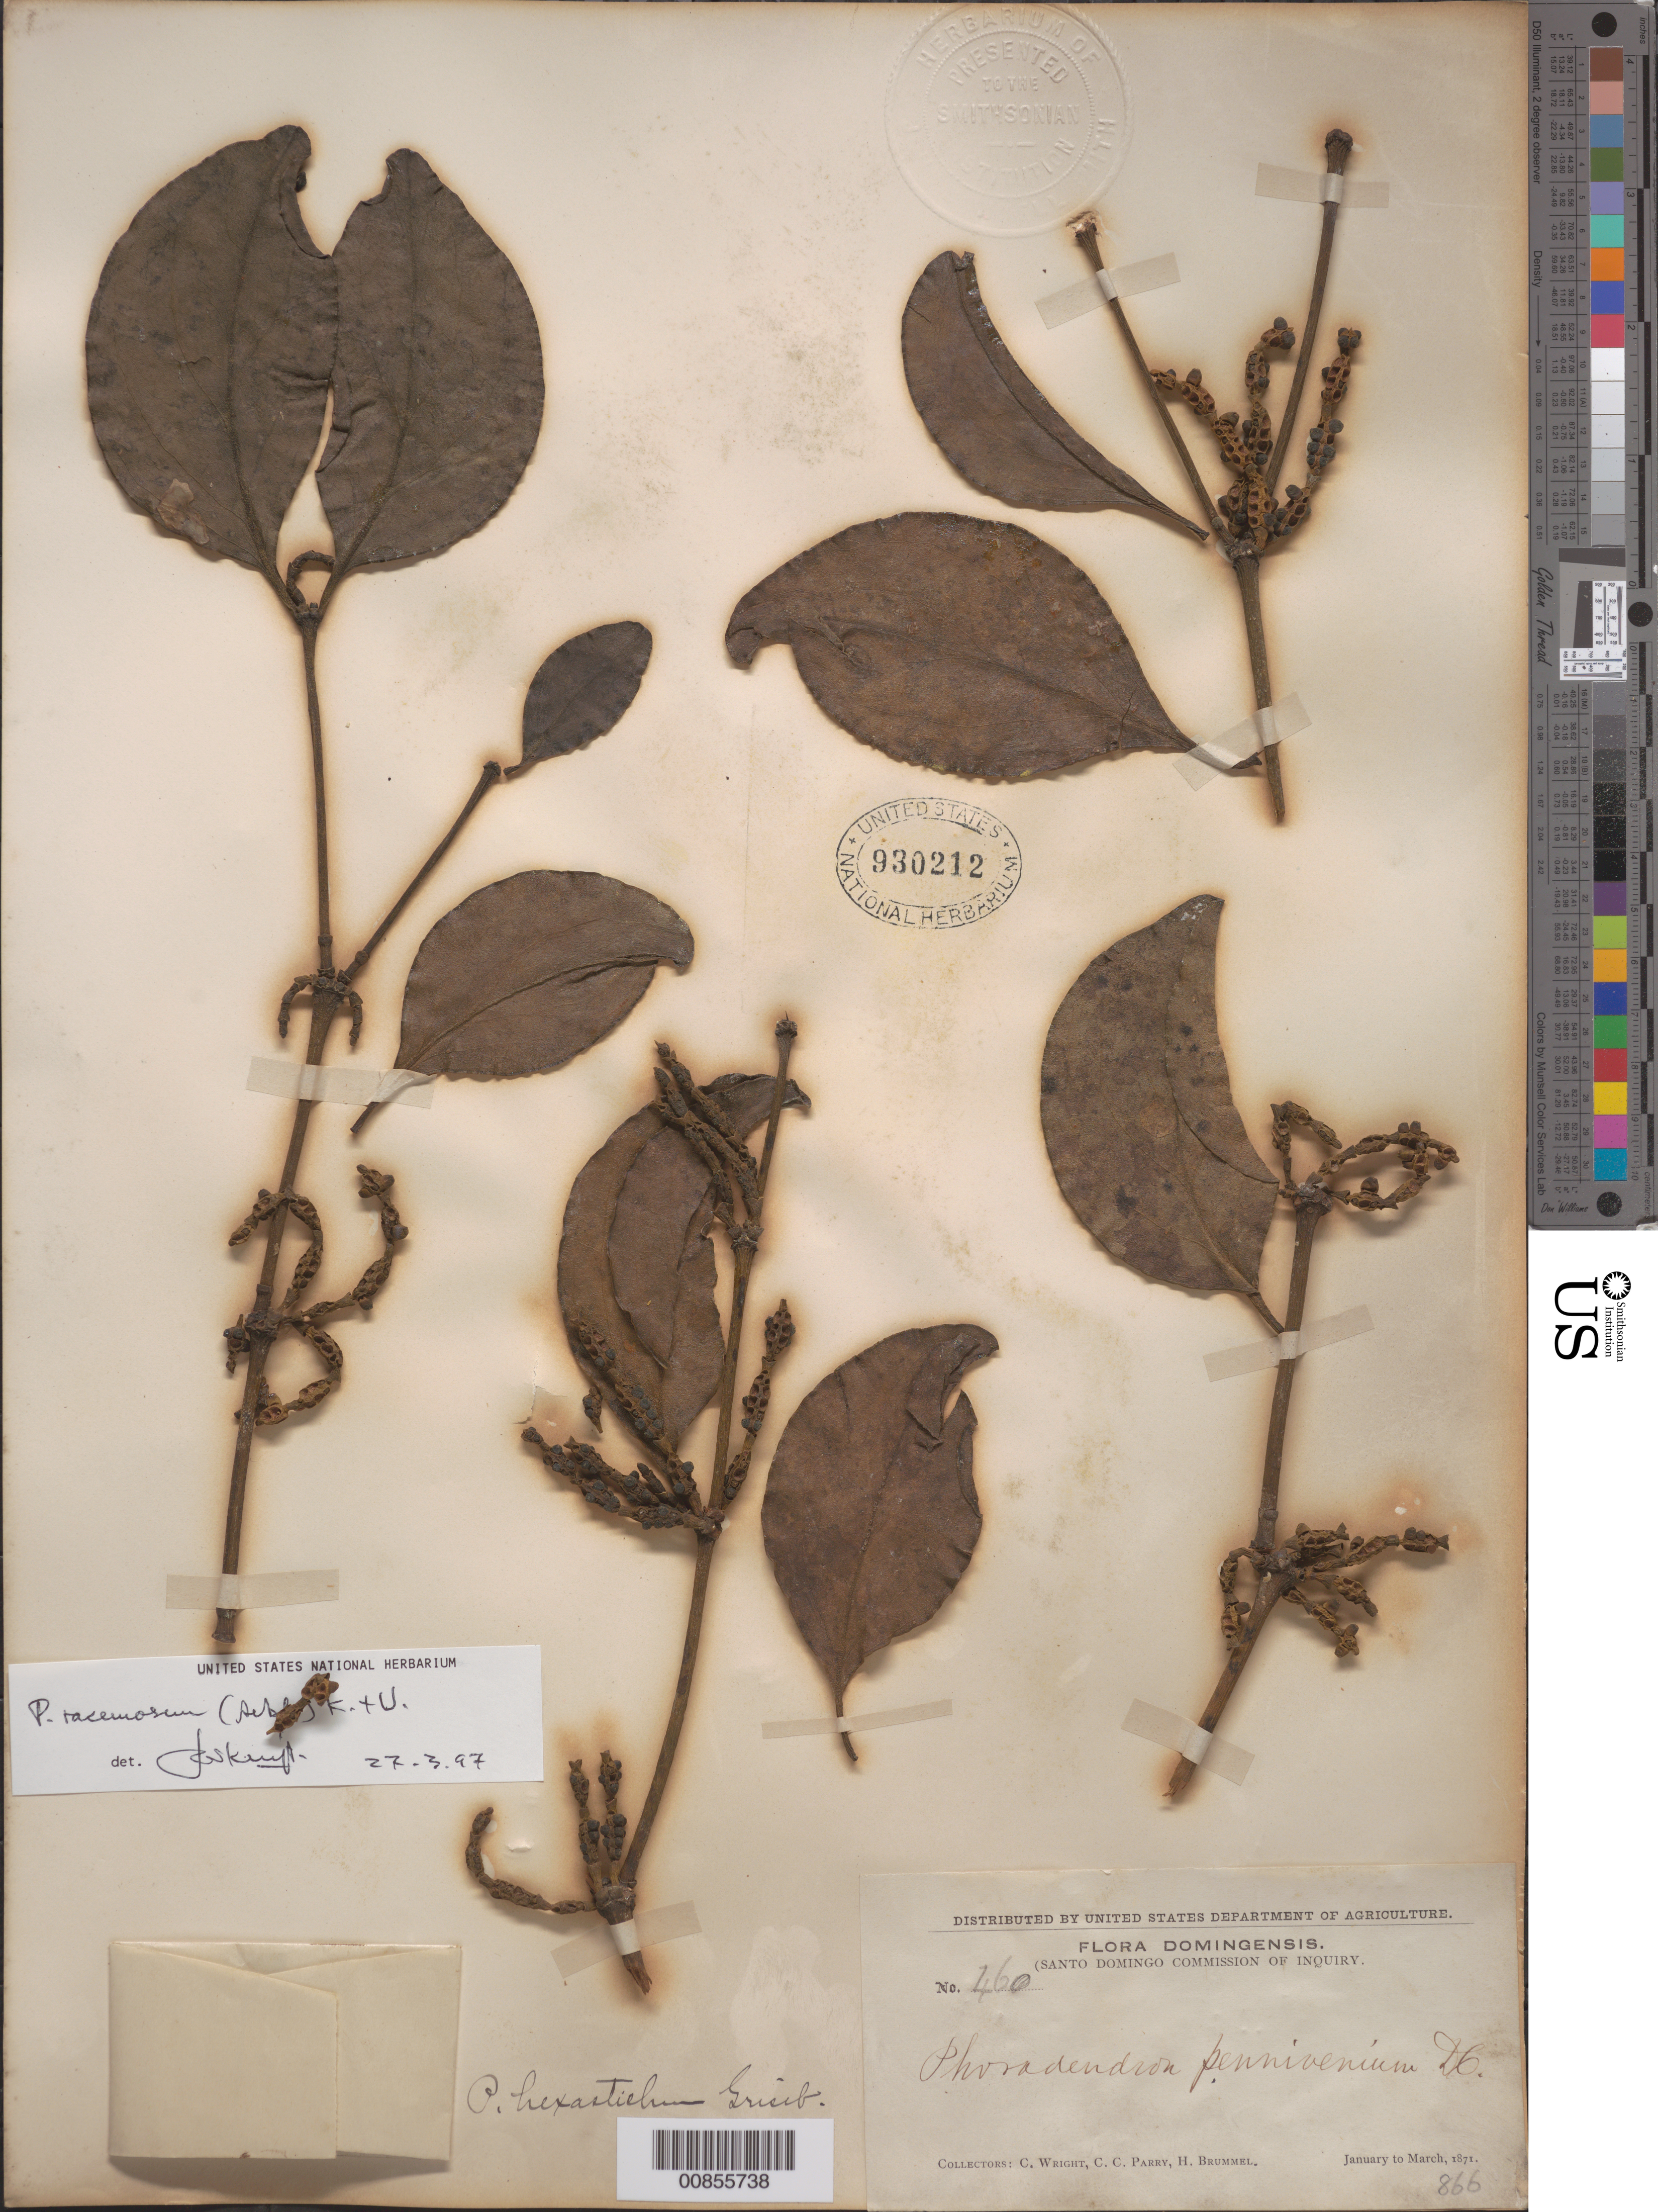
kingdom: Plantae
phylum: Tracheophyta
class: Magnoliopsida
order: Santalales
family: Viscaceae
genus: Phoradendron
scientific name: Phoradendron racemosum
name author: (Aubl.) Krug & Urb.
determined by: Kuijt, Job, (CANADA)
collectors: C. Wright, C. C. Parry & H. Brummel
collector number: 460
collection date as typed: Jan 1871 to -- Mar 1871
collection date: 1871-01/1871-03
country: Dominican Republic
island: Hispaniola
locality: Dominican Republic.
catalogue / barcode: US 930212